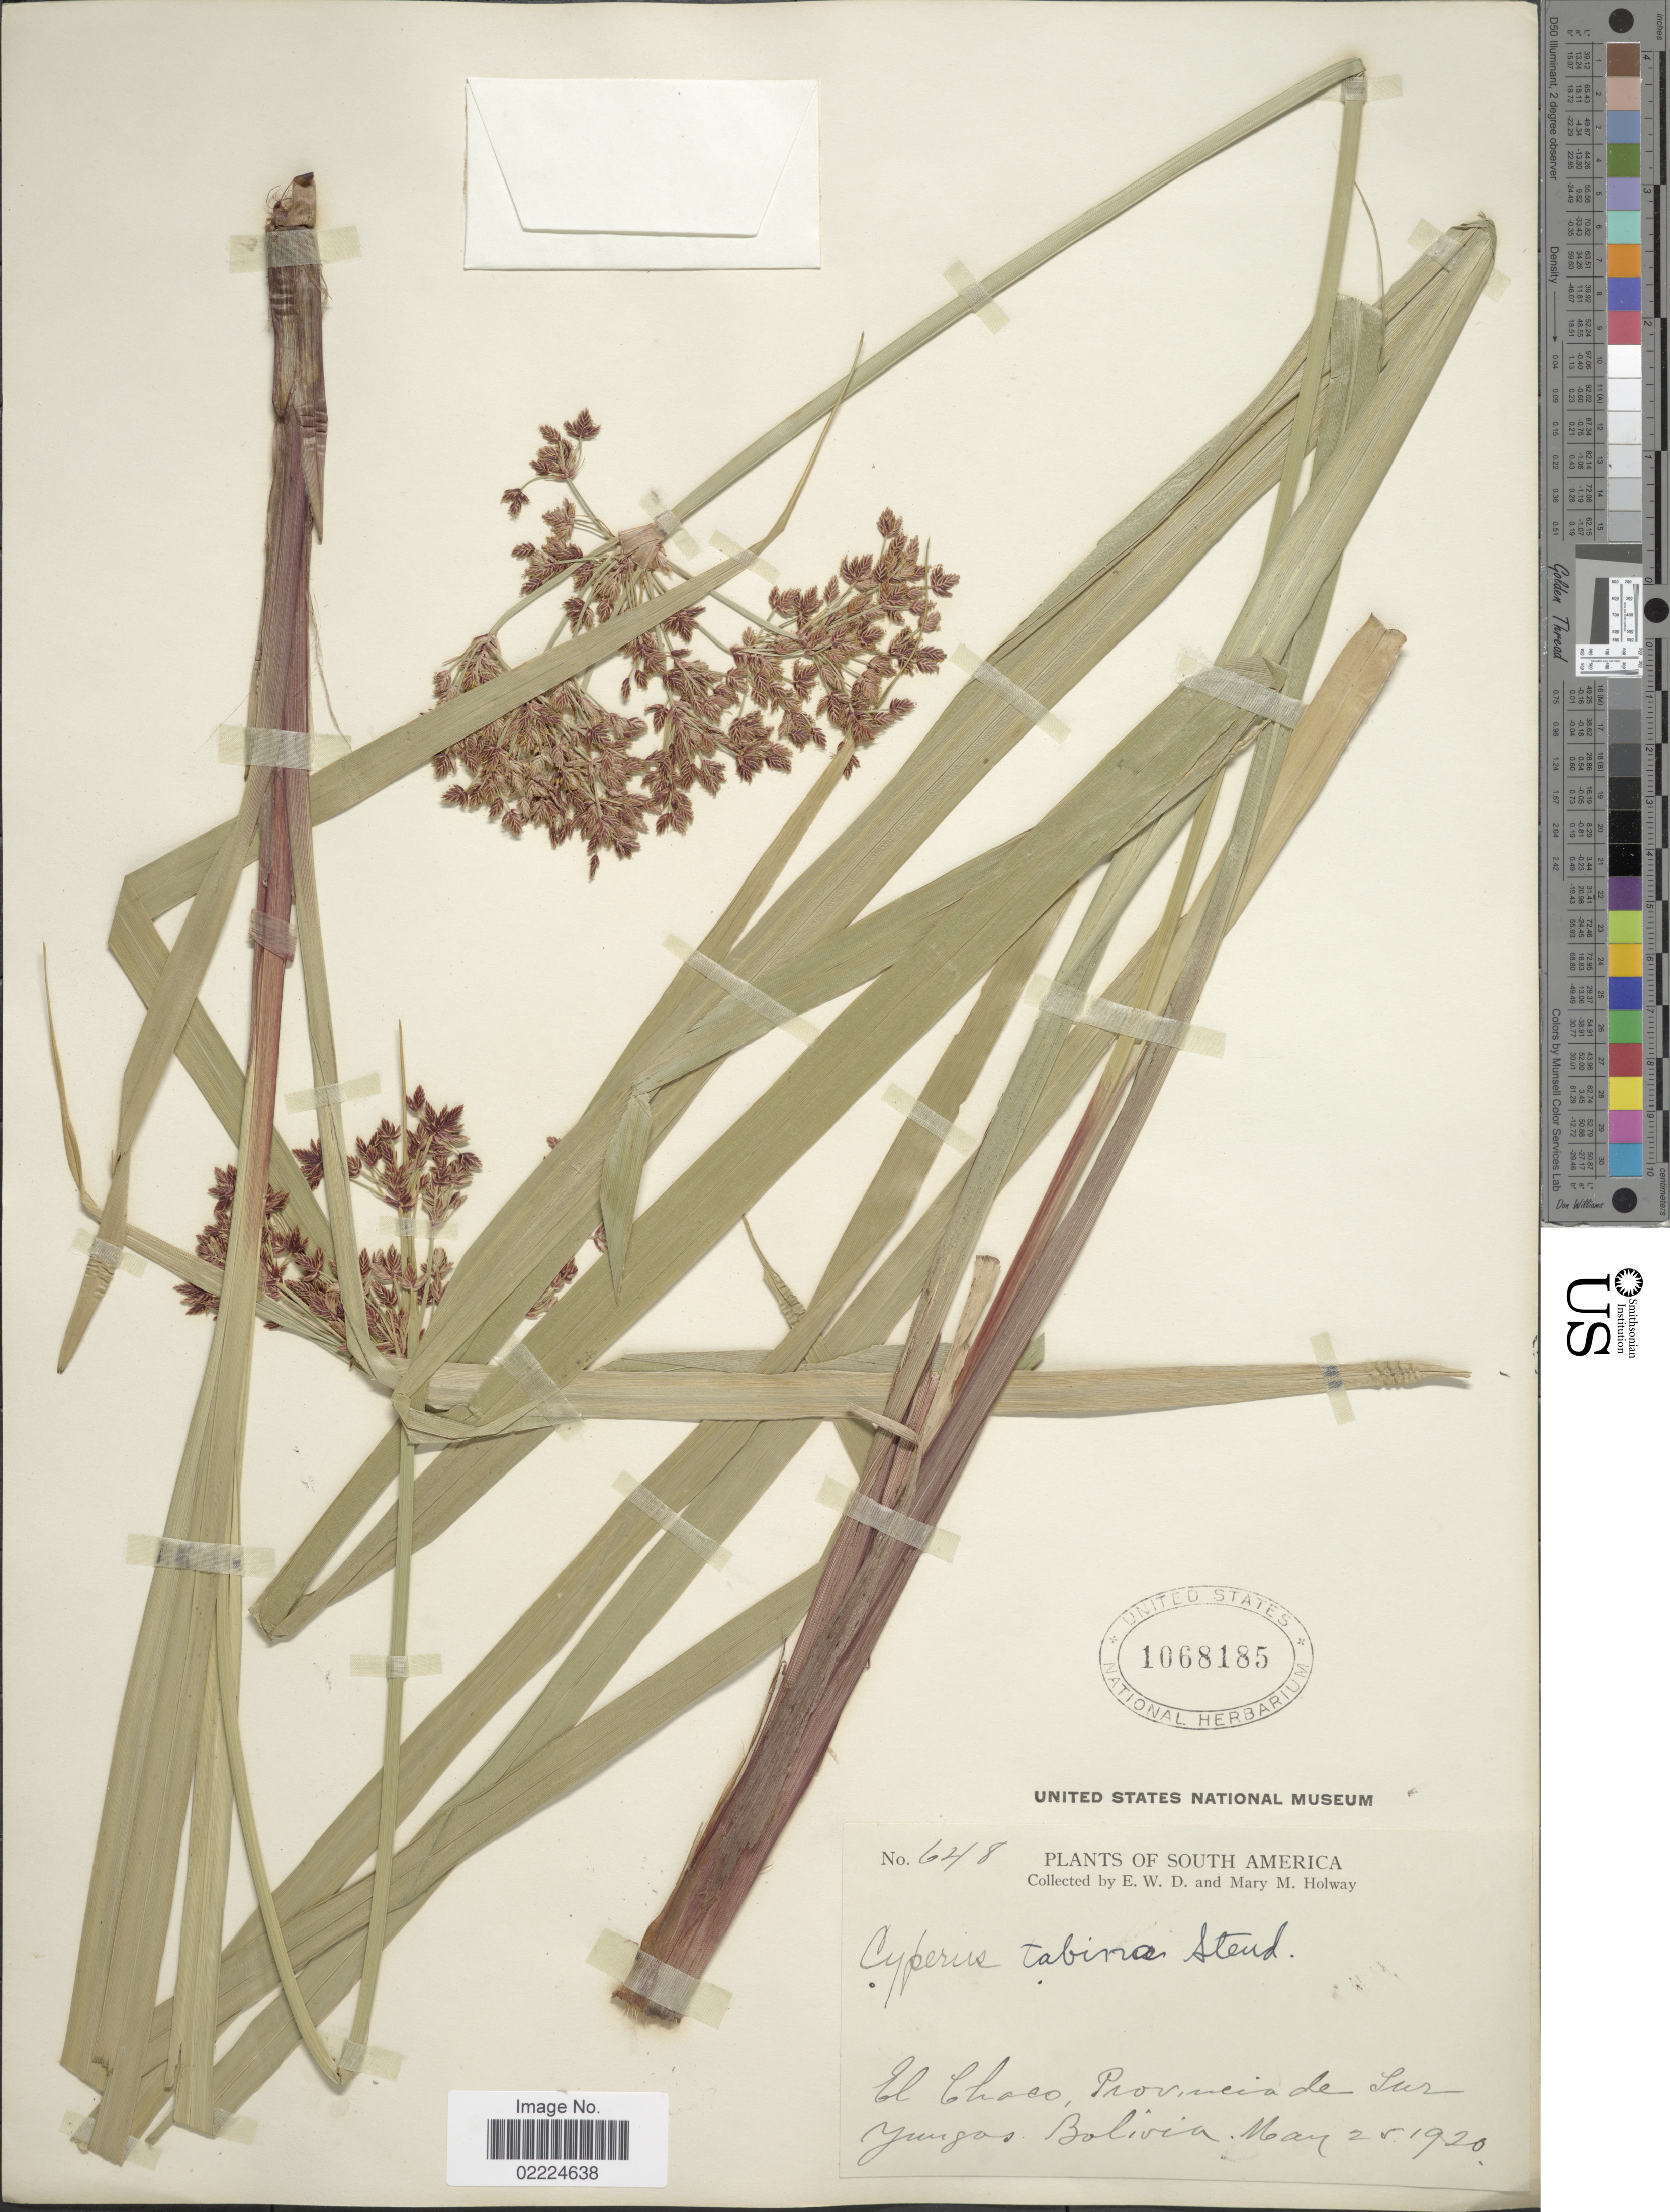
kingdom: Plantae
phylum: Tracheophyta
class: Liliopsida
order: Poales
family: Cyperaceae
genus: Cyperus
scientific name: Cyperus tabina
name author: Steud. ex Boeckeler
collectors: E. W. D. Holway & M. M. Holway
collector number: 648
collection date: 1920-05-25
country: Bolivia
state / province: La Paz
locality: El Chaco, Provincia de Sud Yungas,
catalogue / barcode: US 1068185